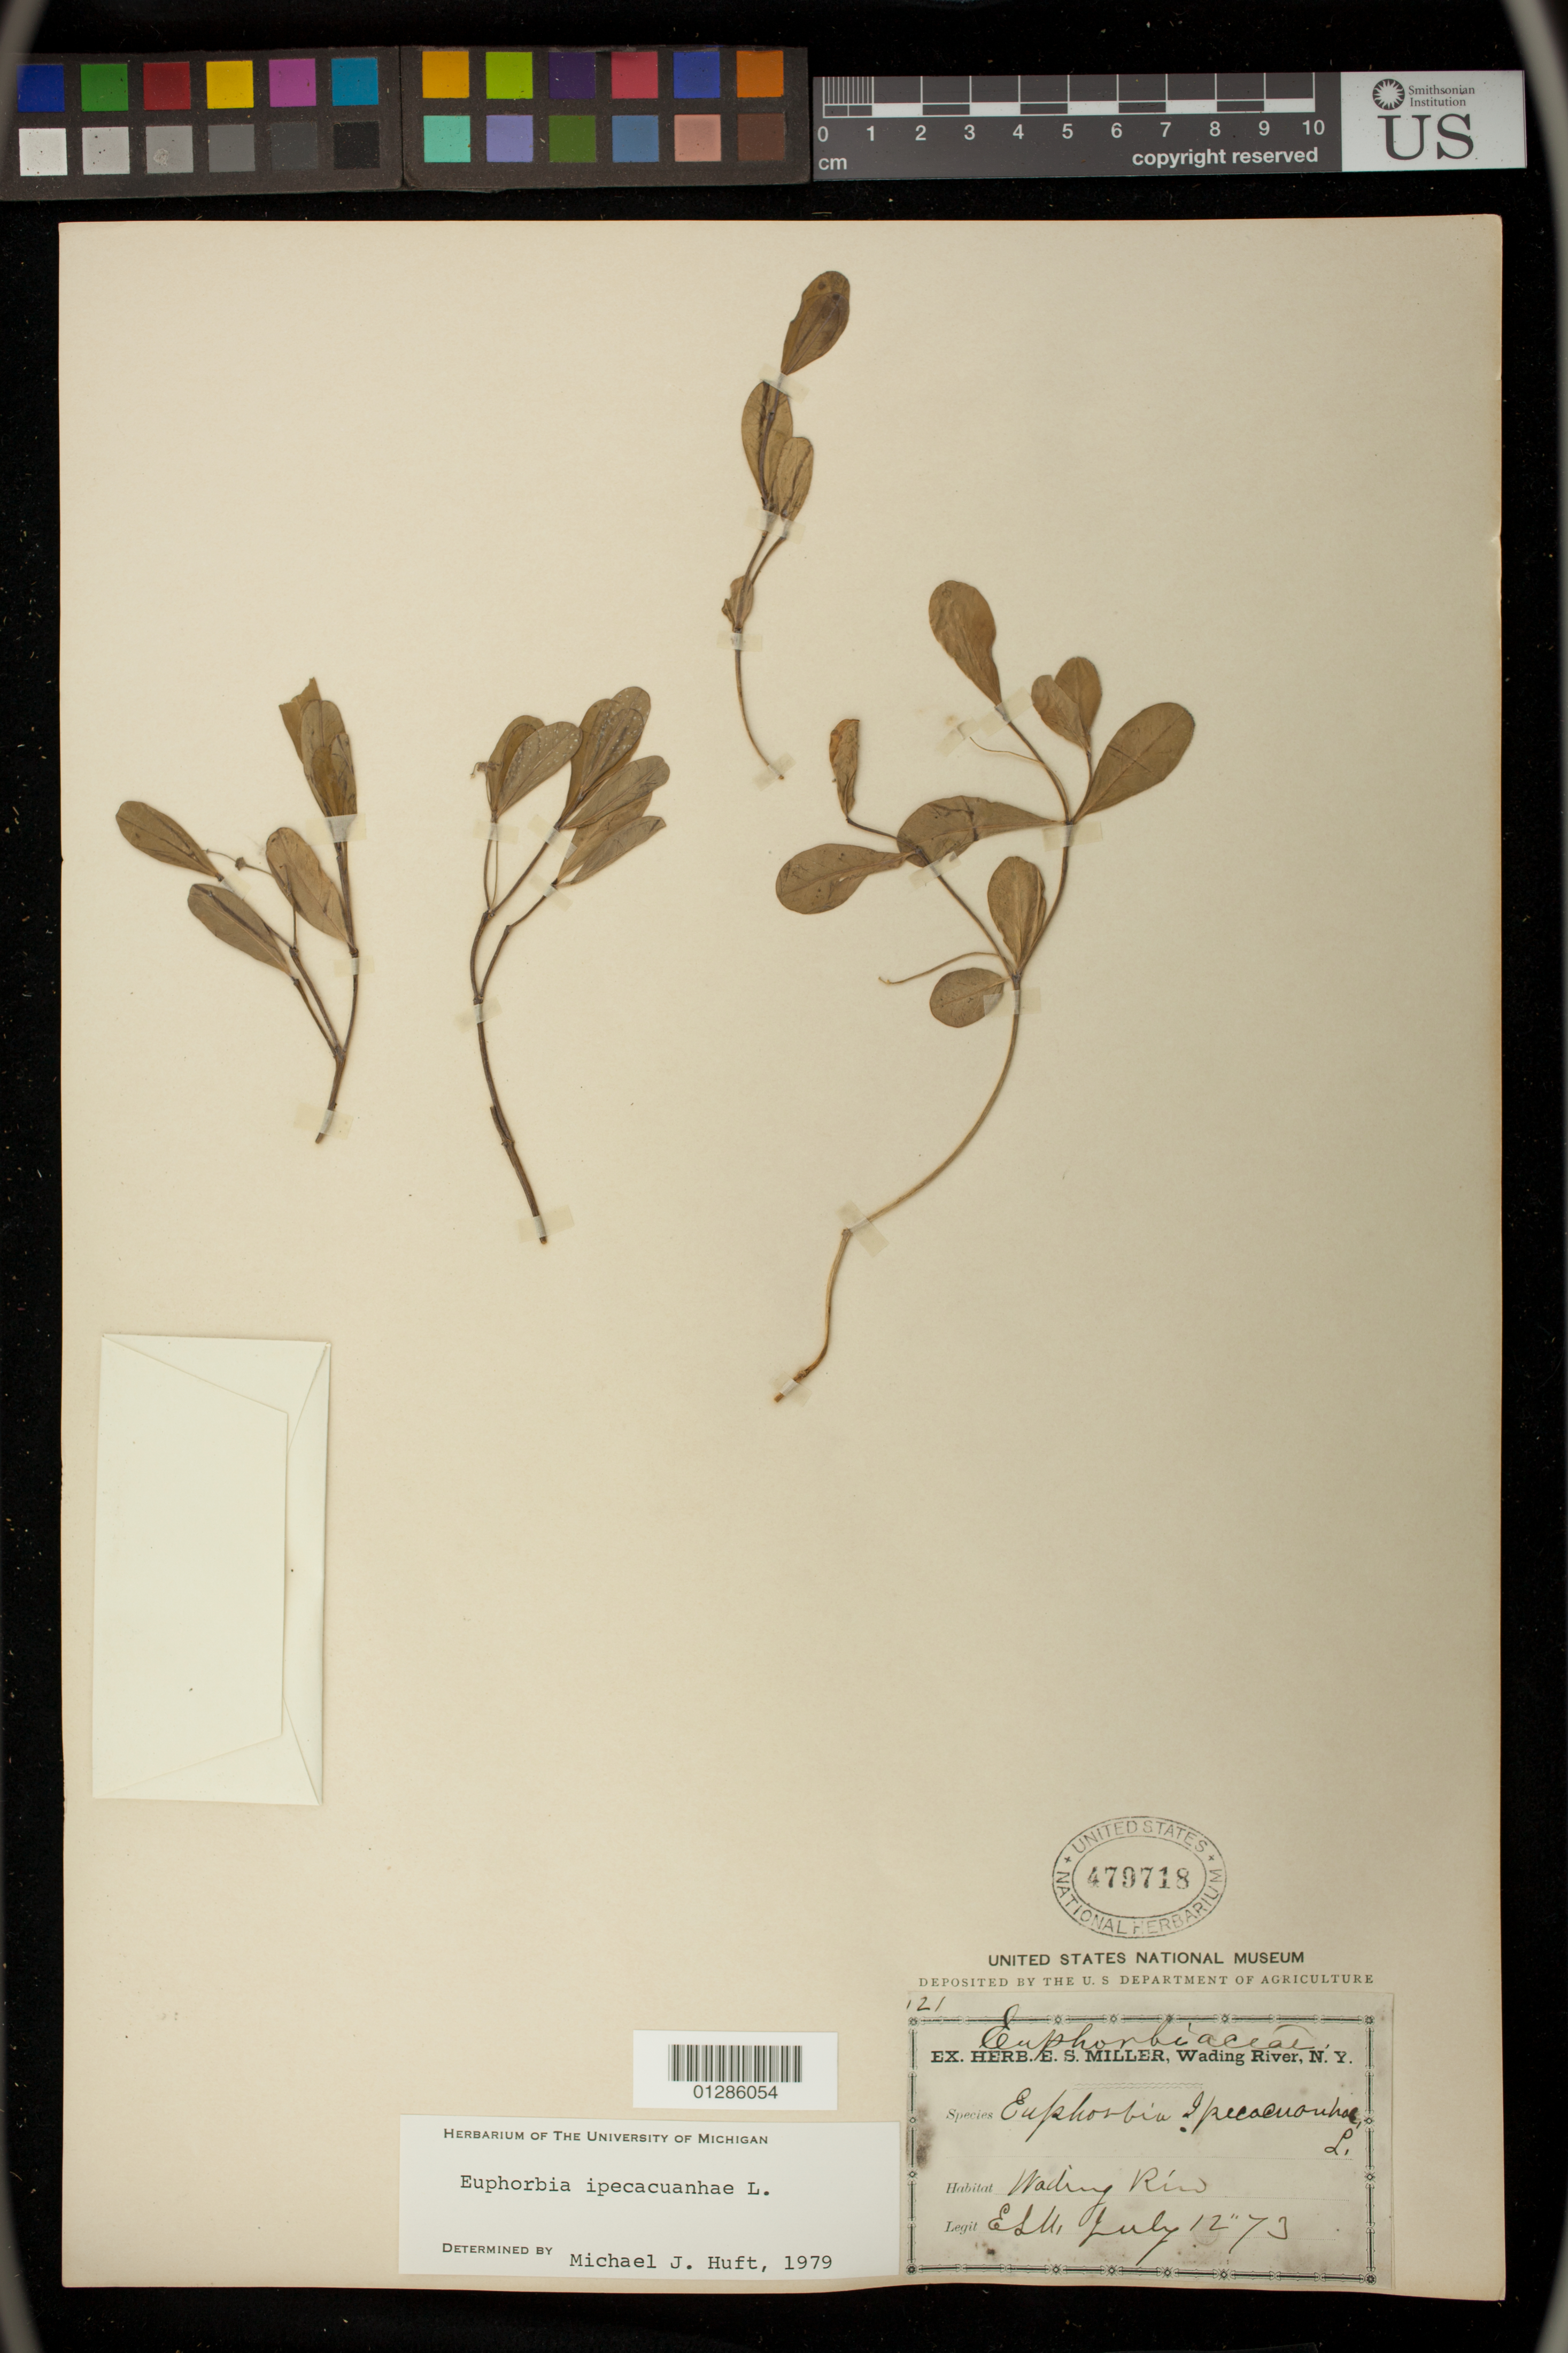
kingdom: Plantae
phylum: Tracheophyta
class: Magnoliopsida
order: Malpighiales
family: Euphorbiaceae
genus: Euphorbia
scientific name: Euphorbia ipecacuanhae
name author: L.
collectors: E. S. Miller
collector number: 121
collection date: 1873-07-12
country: United States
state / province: New York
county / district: Suffolk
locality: Wading River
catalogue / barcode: US 479718